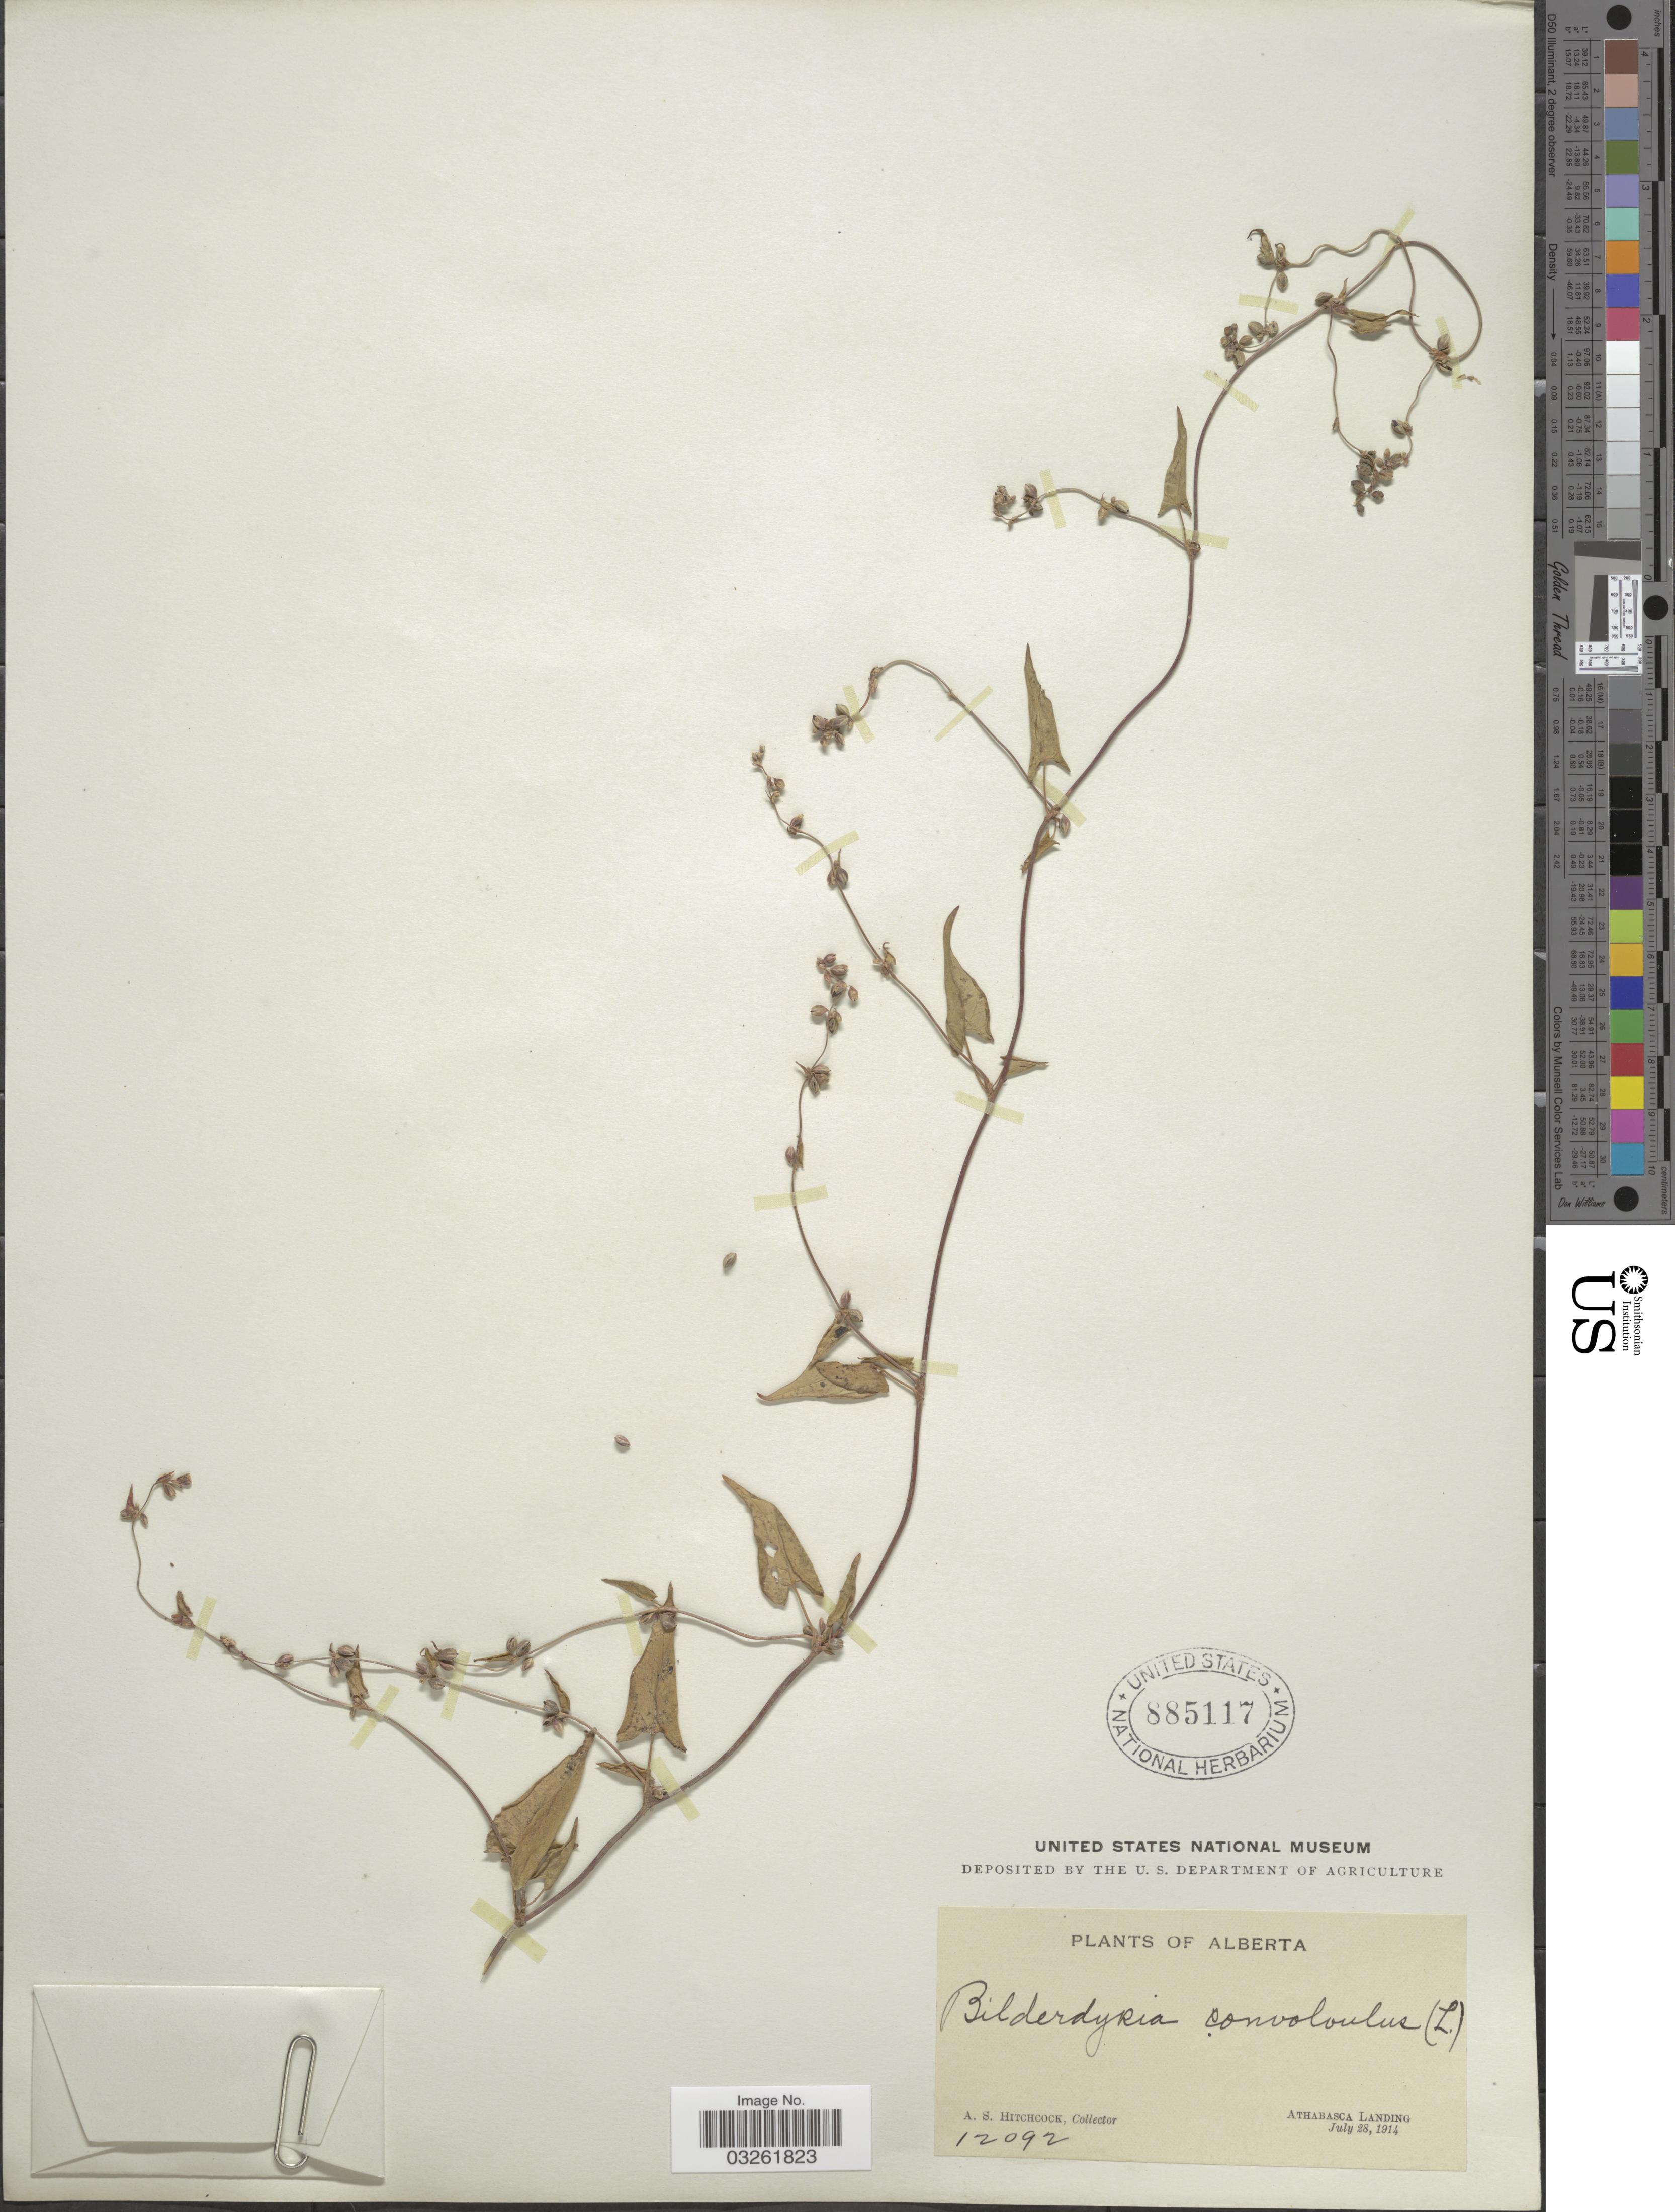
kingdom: Plantae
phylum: Tracheophyta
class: Magnoliopsida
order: Caryophyllales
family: Polygonaceae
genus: Fallopia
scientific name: Fallopia convolvulus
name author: (L.) Á. Löve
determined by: Strong, M. T., (US), Smithsonian Institution - National Museum of Natural History (UNITED STATES)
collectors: A. S. Hitchcock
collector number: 12092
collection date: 1914-07-28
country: Canada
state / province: Alberta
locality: Athabasca Landing.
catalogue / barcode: US 885117